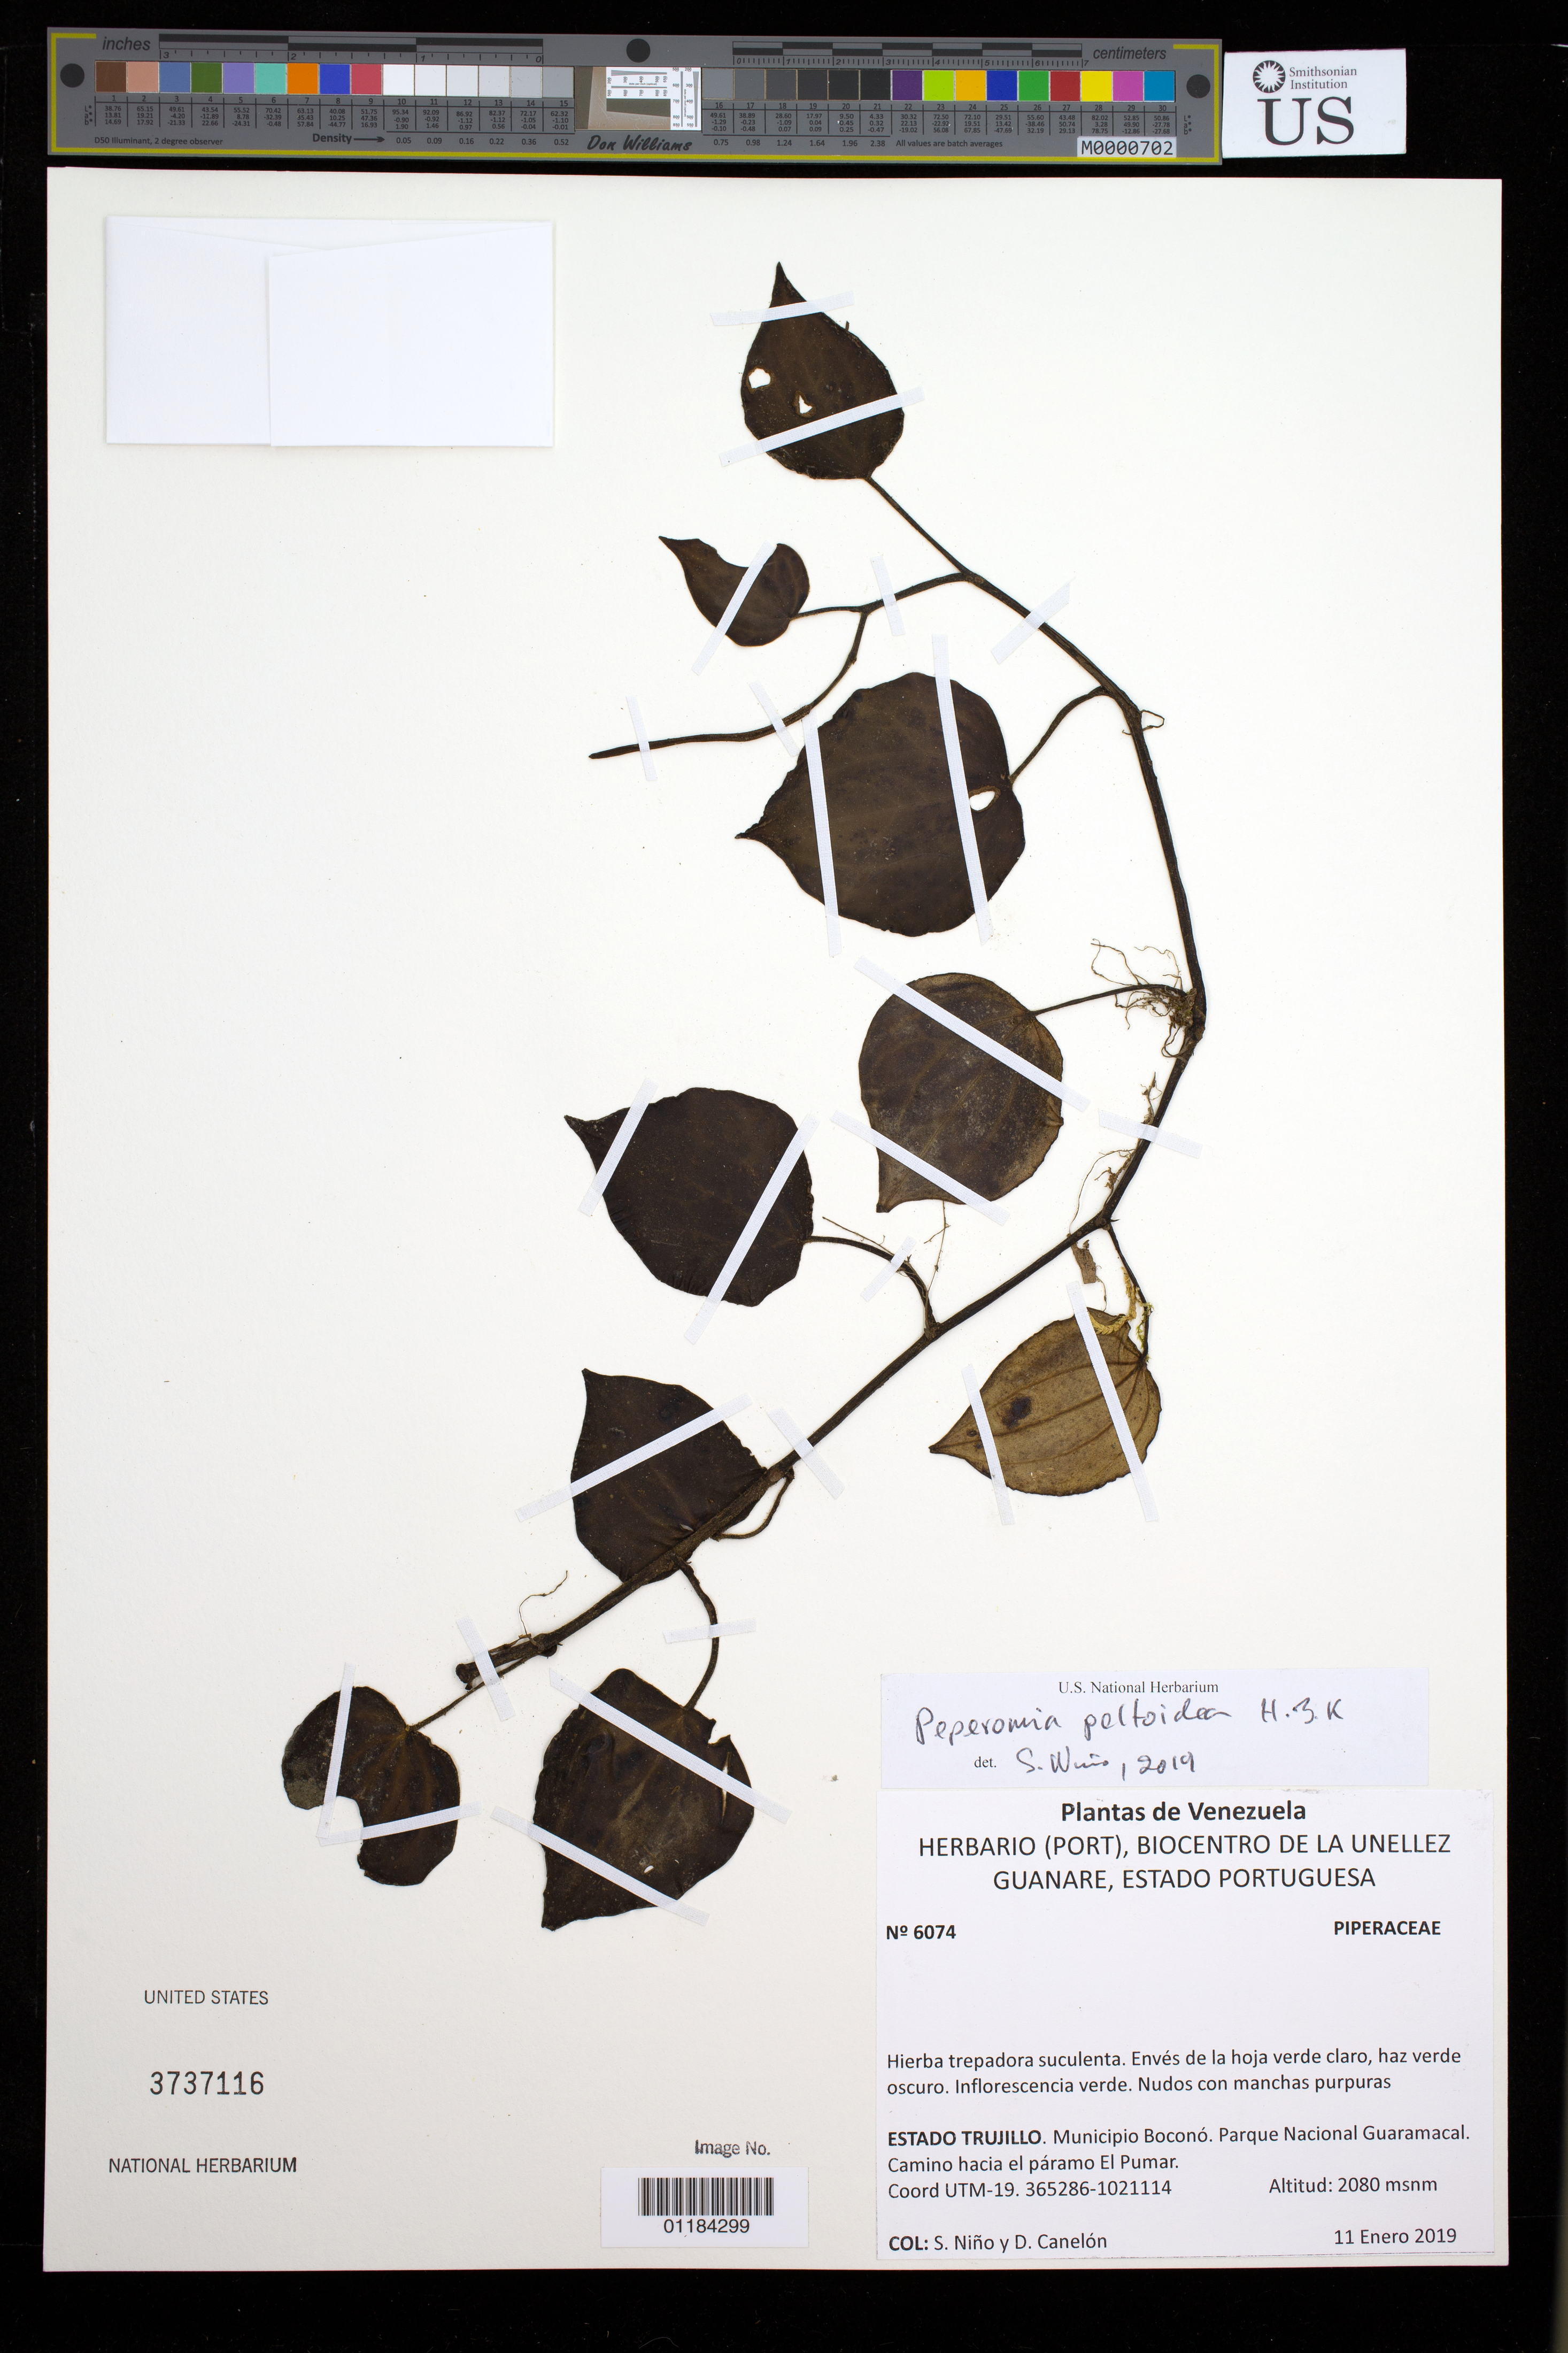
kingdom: Plantae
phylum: Tracheophyta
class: Magnoliopsida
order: Piperales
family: Piperaceae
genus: Peperomia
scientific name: Peperomia peltoidea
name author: Kunth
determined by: Niño, S. M., (PORT), BioCentro-UNELLEZ (VENEZUELA)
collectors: S. M. Niño & D. Canelón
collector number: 6074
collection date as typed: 11 Enero 2019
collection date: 2019-01-11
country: Venezuela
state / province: Trujillo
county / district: Boconó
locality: Parque Nacional Guaramacal. Camino hacia el paramo El Pumar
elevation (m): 2080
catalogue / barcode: US 3737116